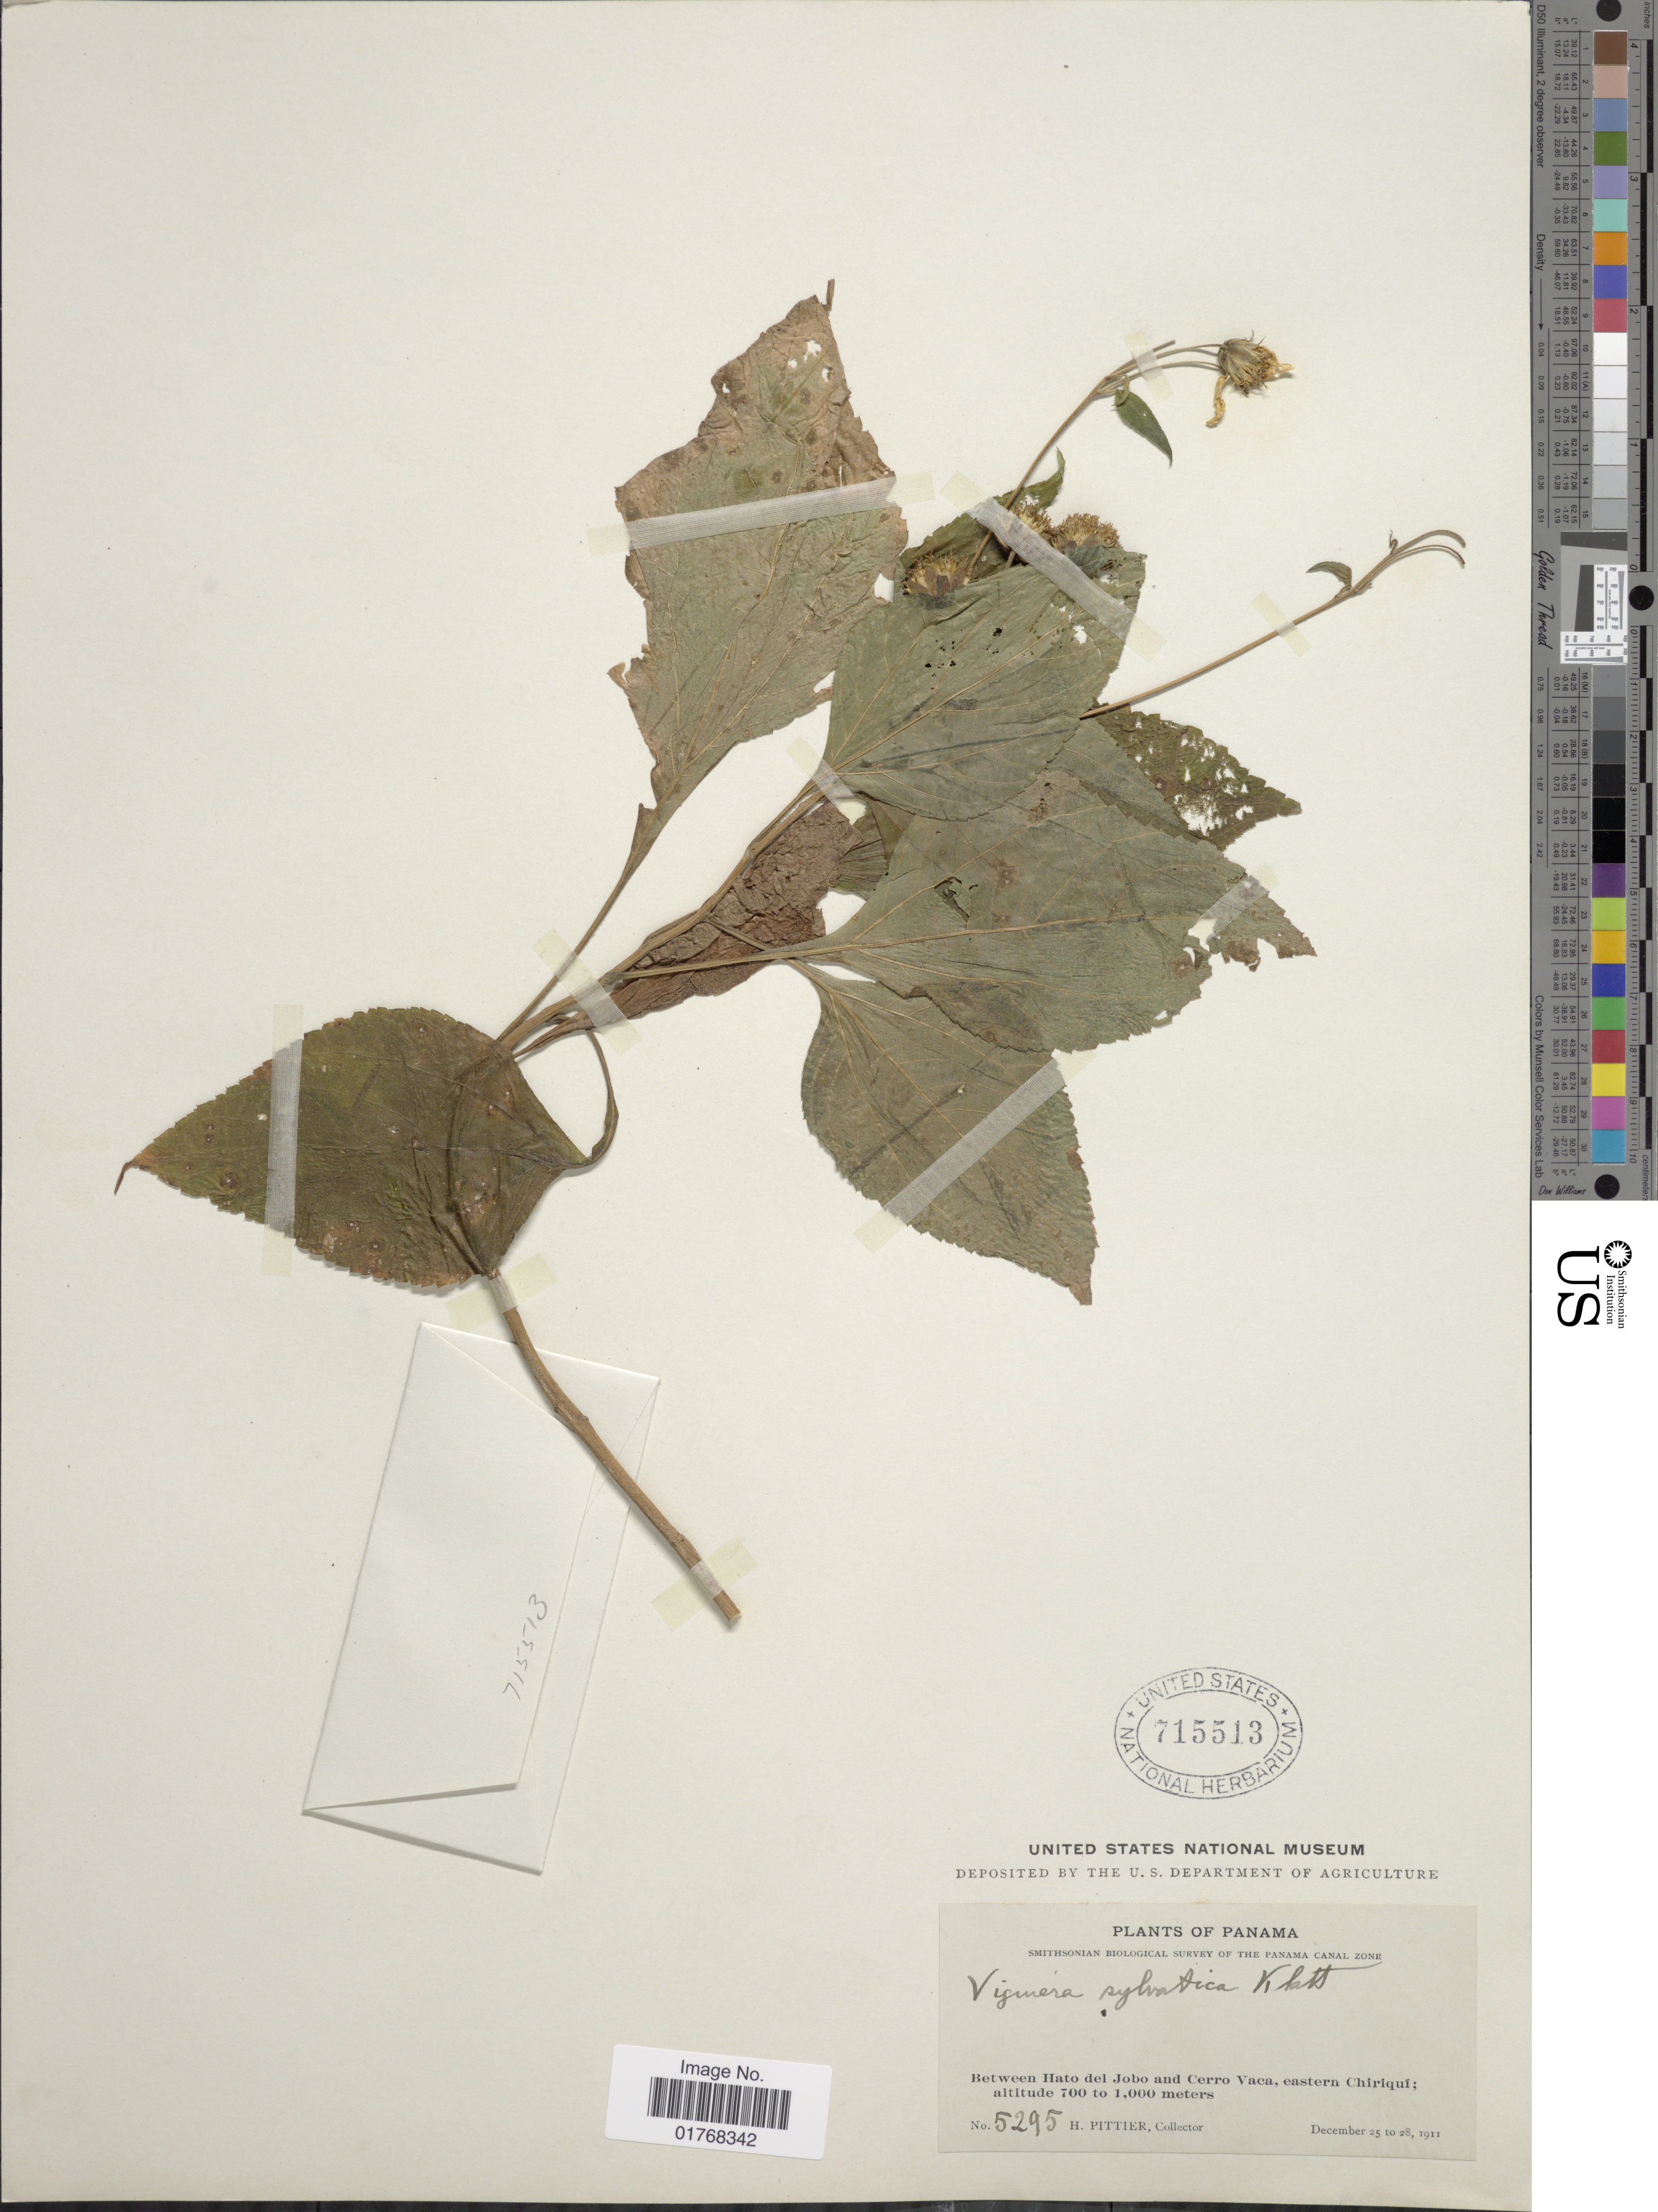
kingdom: Plantae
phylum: Tracheophyta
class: Magnoliopsida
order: Asterales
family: Asteraceae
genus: Viguiera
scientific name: Viguiera sylvatica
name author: Klatt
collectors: H. F. Pittier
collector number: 5295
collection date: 1911-12-25/1911-12-28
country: Panama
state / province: Chiriqui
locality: Between Hato del Jobo and Cerro Vaca, eastern Chiriqui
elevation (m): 700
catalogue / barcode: US 715513